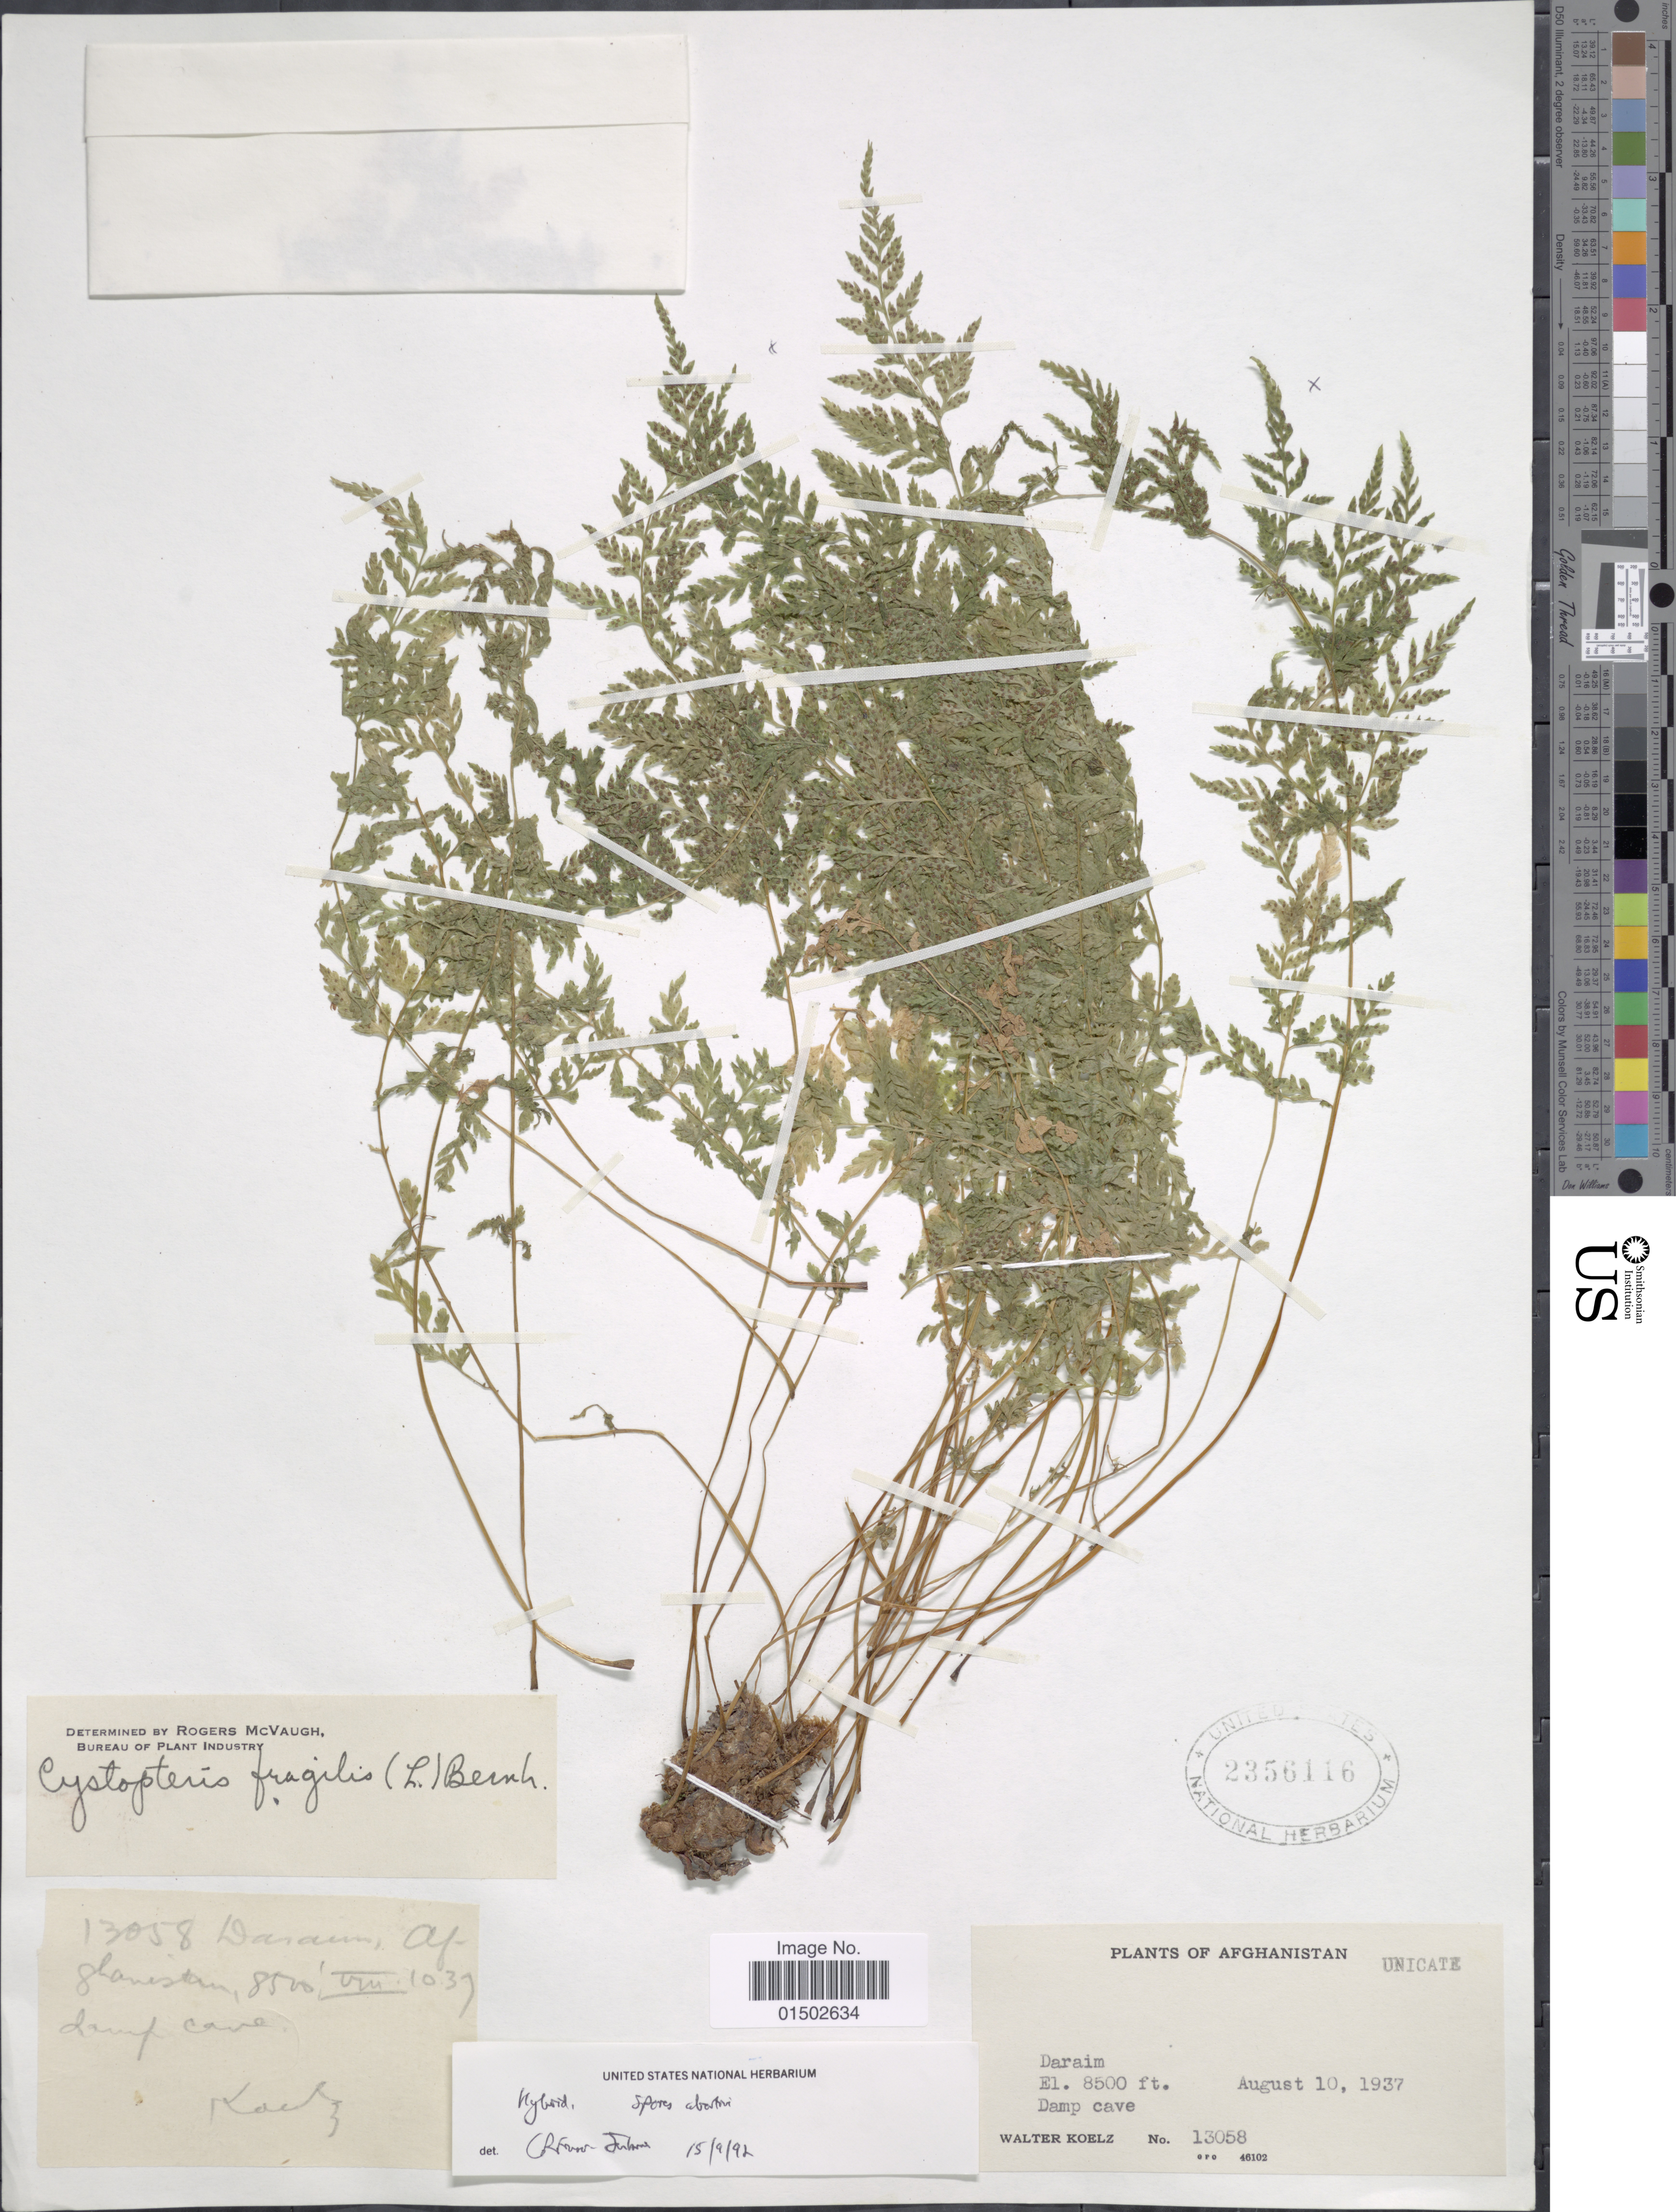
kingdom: Plantae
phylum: Tracheophyta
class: Polypodiopsida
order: Polypodiales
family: Cystopteridaceae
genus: Cystopteris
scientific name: Cystopteris fragilis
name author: (L.) Bernh.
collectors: W. N. Koelz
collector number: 13058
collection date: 1937-08-10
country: Afghanistan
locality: Daraim, Damp cave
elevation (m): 2591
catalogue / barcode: US 2356116